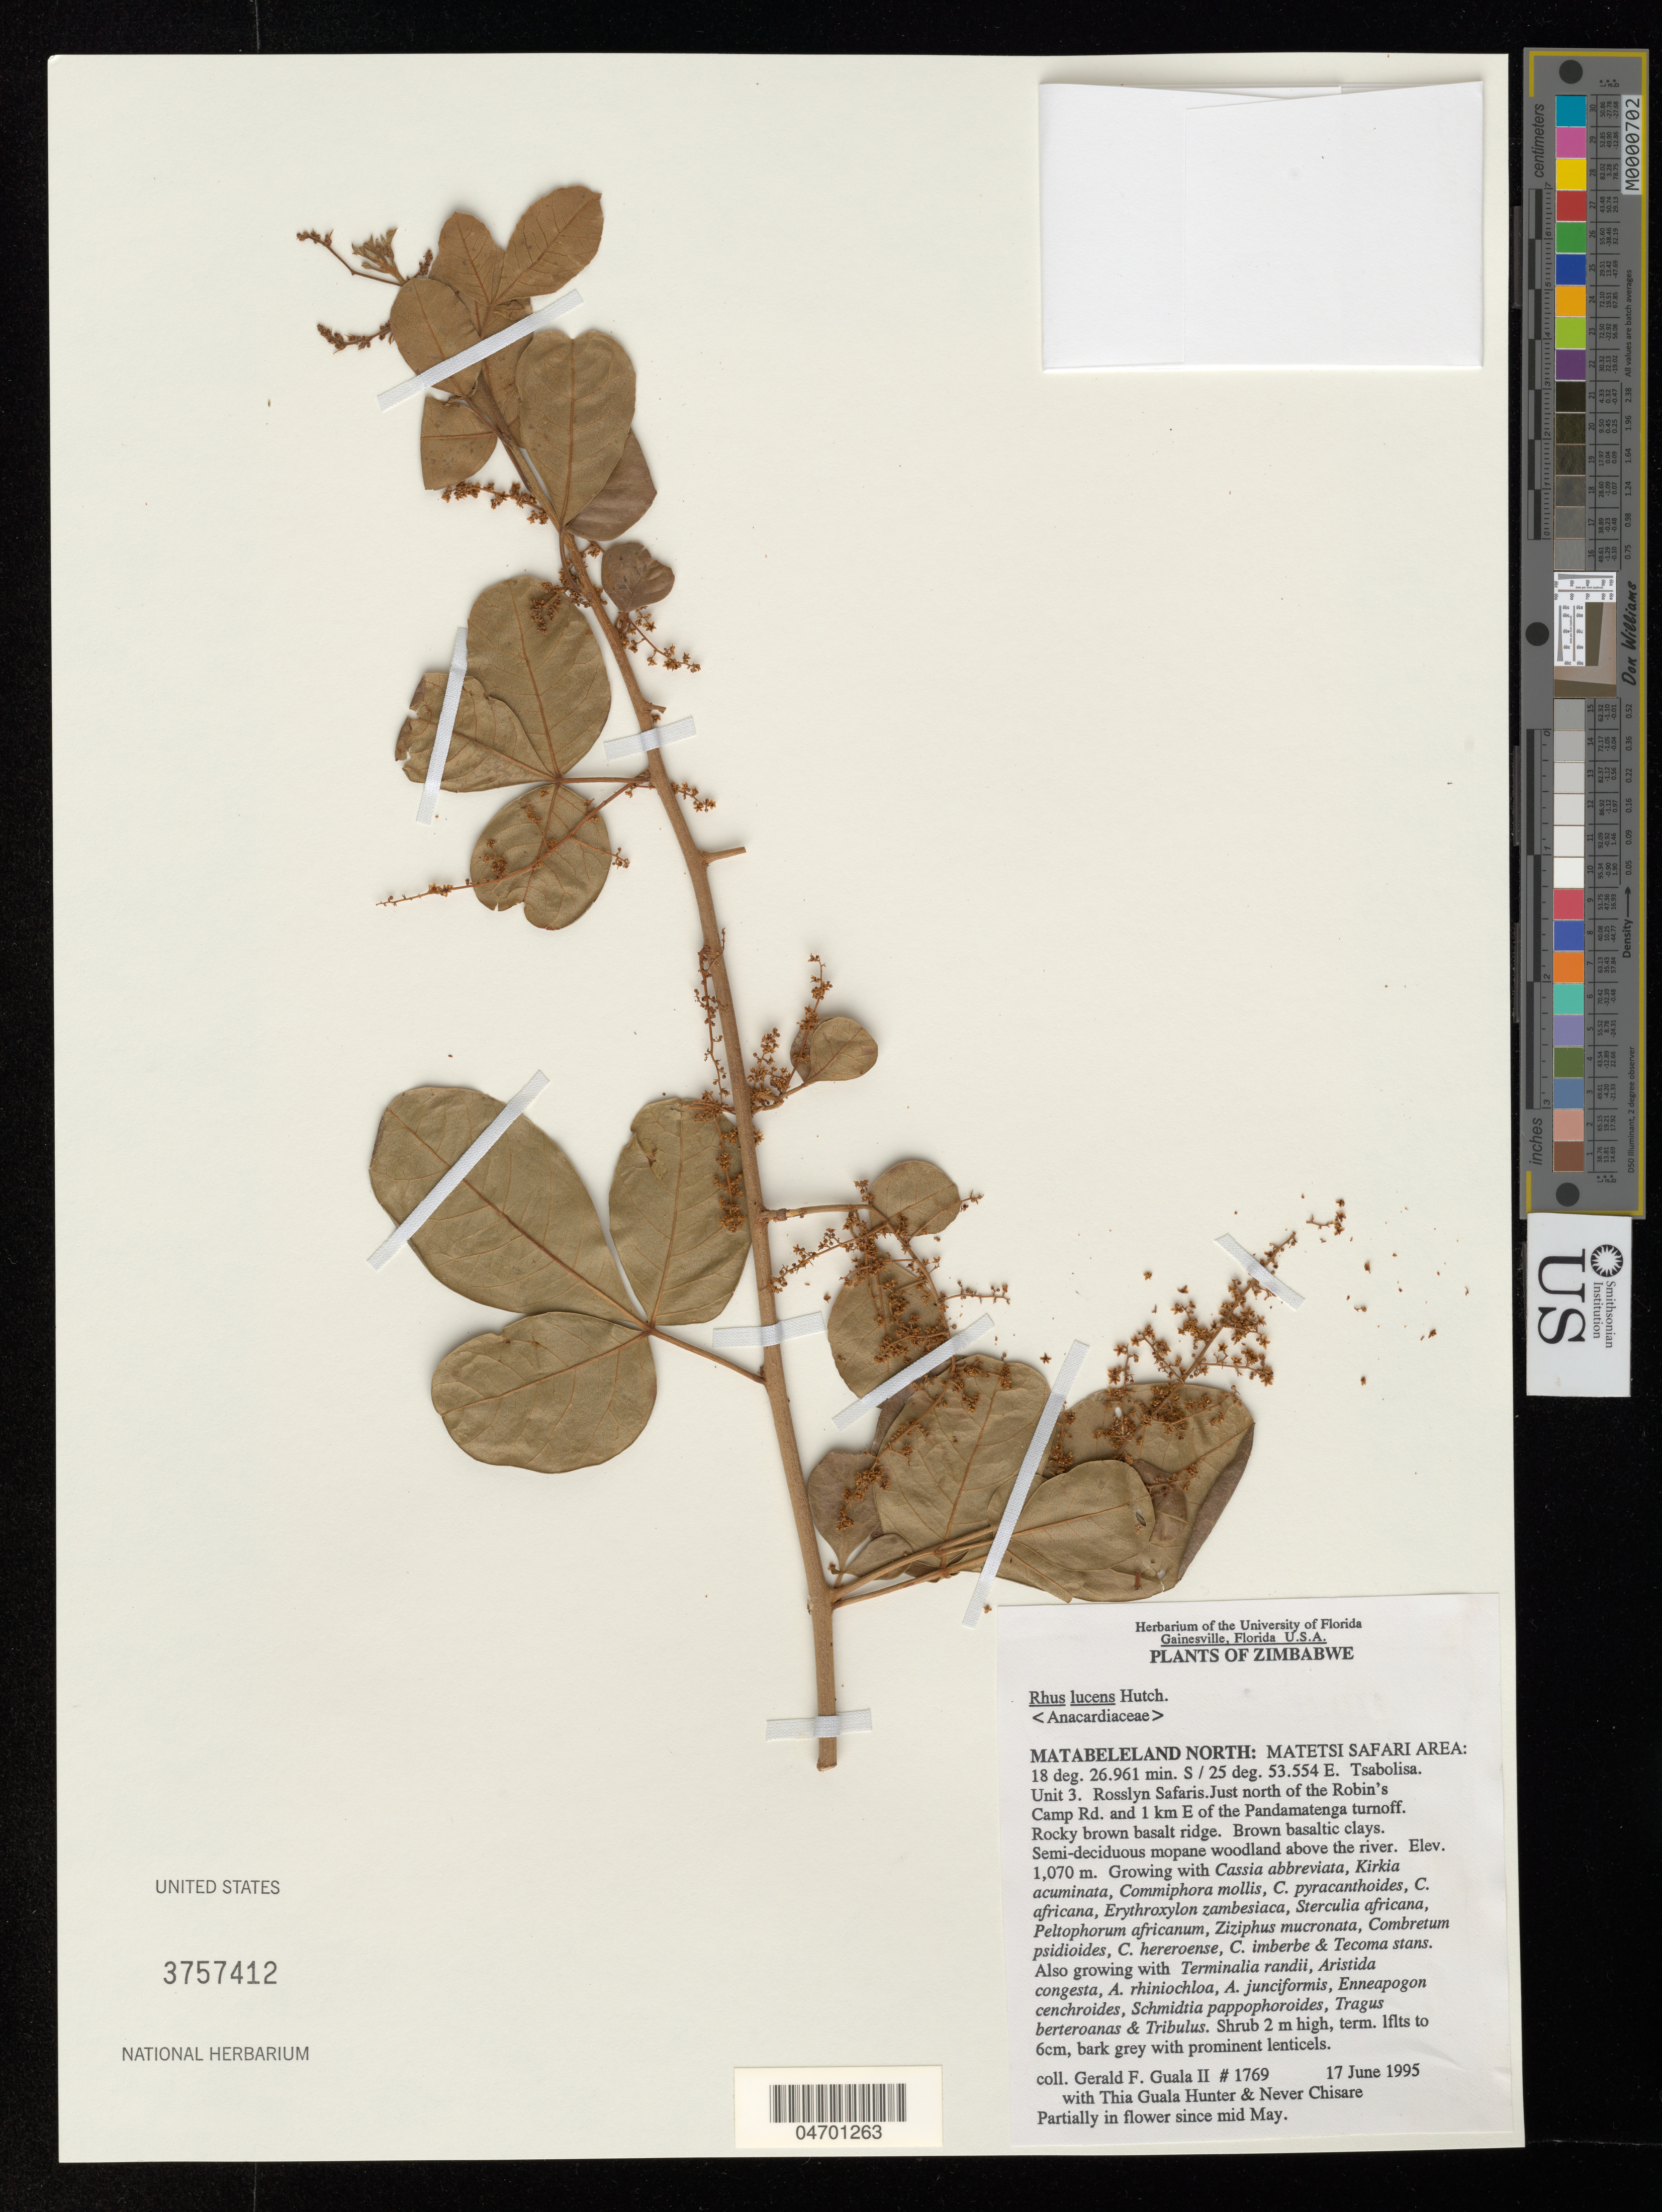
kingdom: Plantae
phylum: Tracheophyta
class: Magnoliopsida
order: Sapindales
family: Anacardiaceae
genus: Rhus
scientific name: Rhus lucens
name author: Hutch.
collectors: G. Guala, T. Hunter & N. Chisare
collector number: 1769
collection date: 1995-06-17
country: Zimbabwe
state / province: Matabeleland North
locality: Matetsi Safari Area: Tsabolisa. Unit 3. Rosslyn Safaris. Just north of the Robin's Camp Rd. and 1 km E of the Pandamatenga turnoff. Semi-deciduous mopane woodland above the river.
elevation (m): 1070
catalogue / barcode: US 3757412